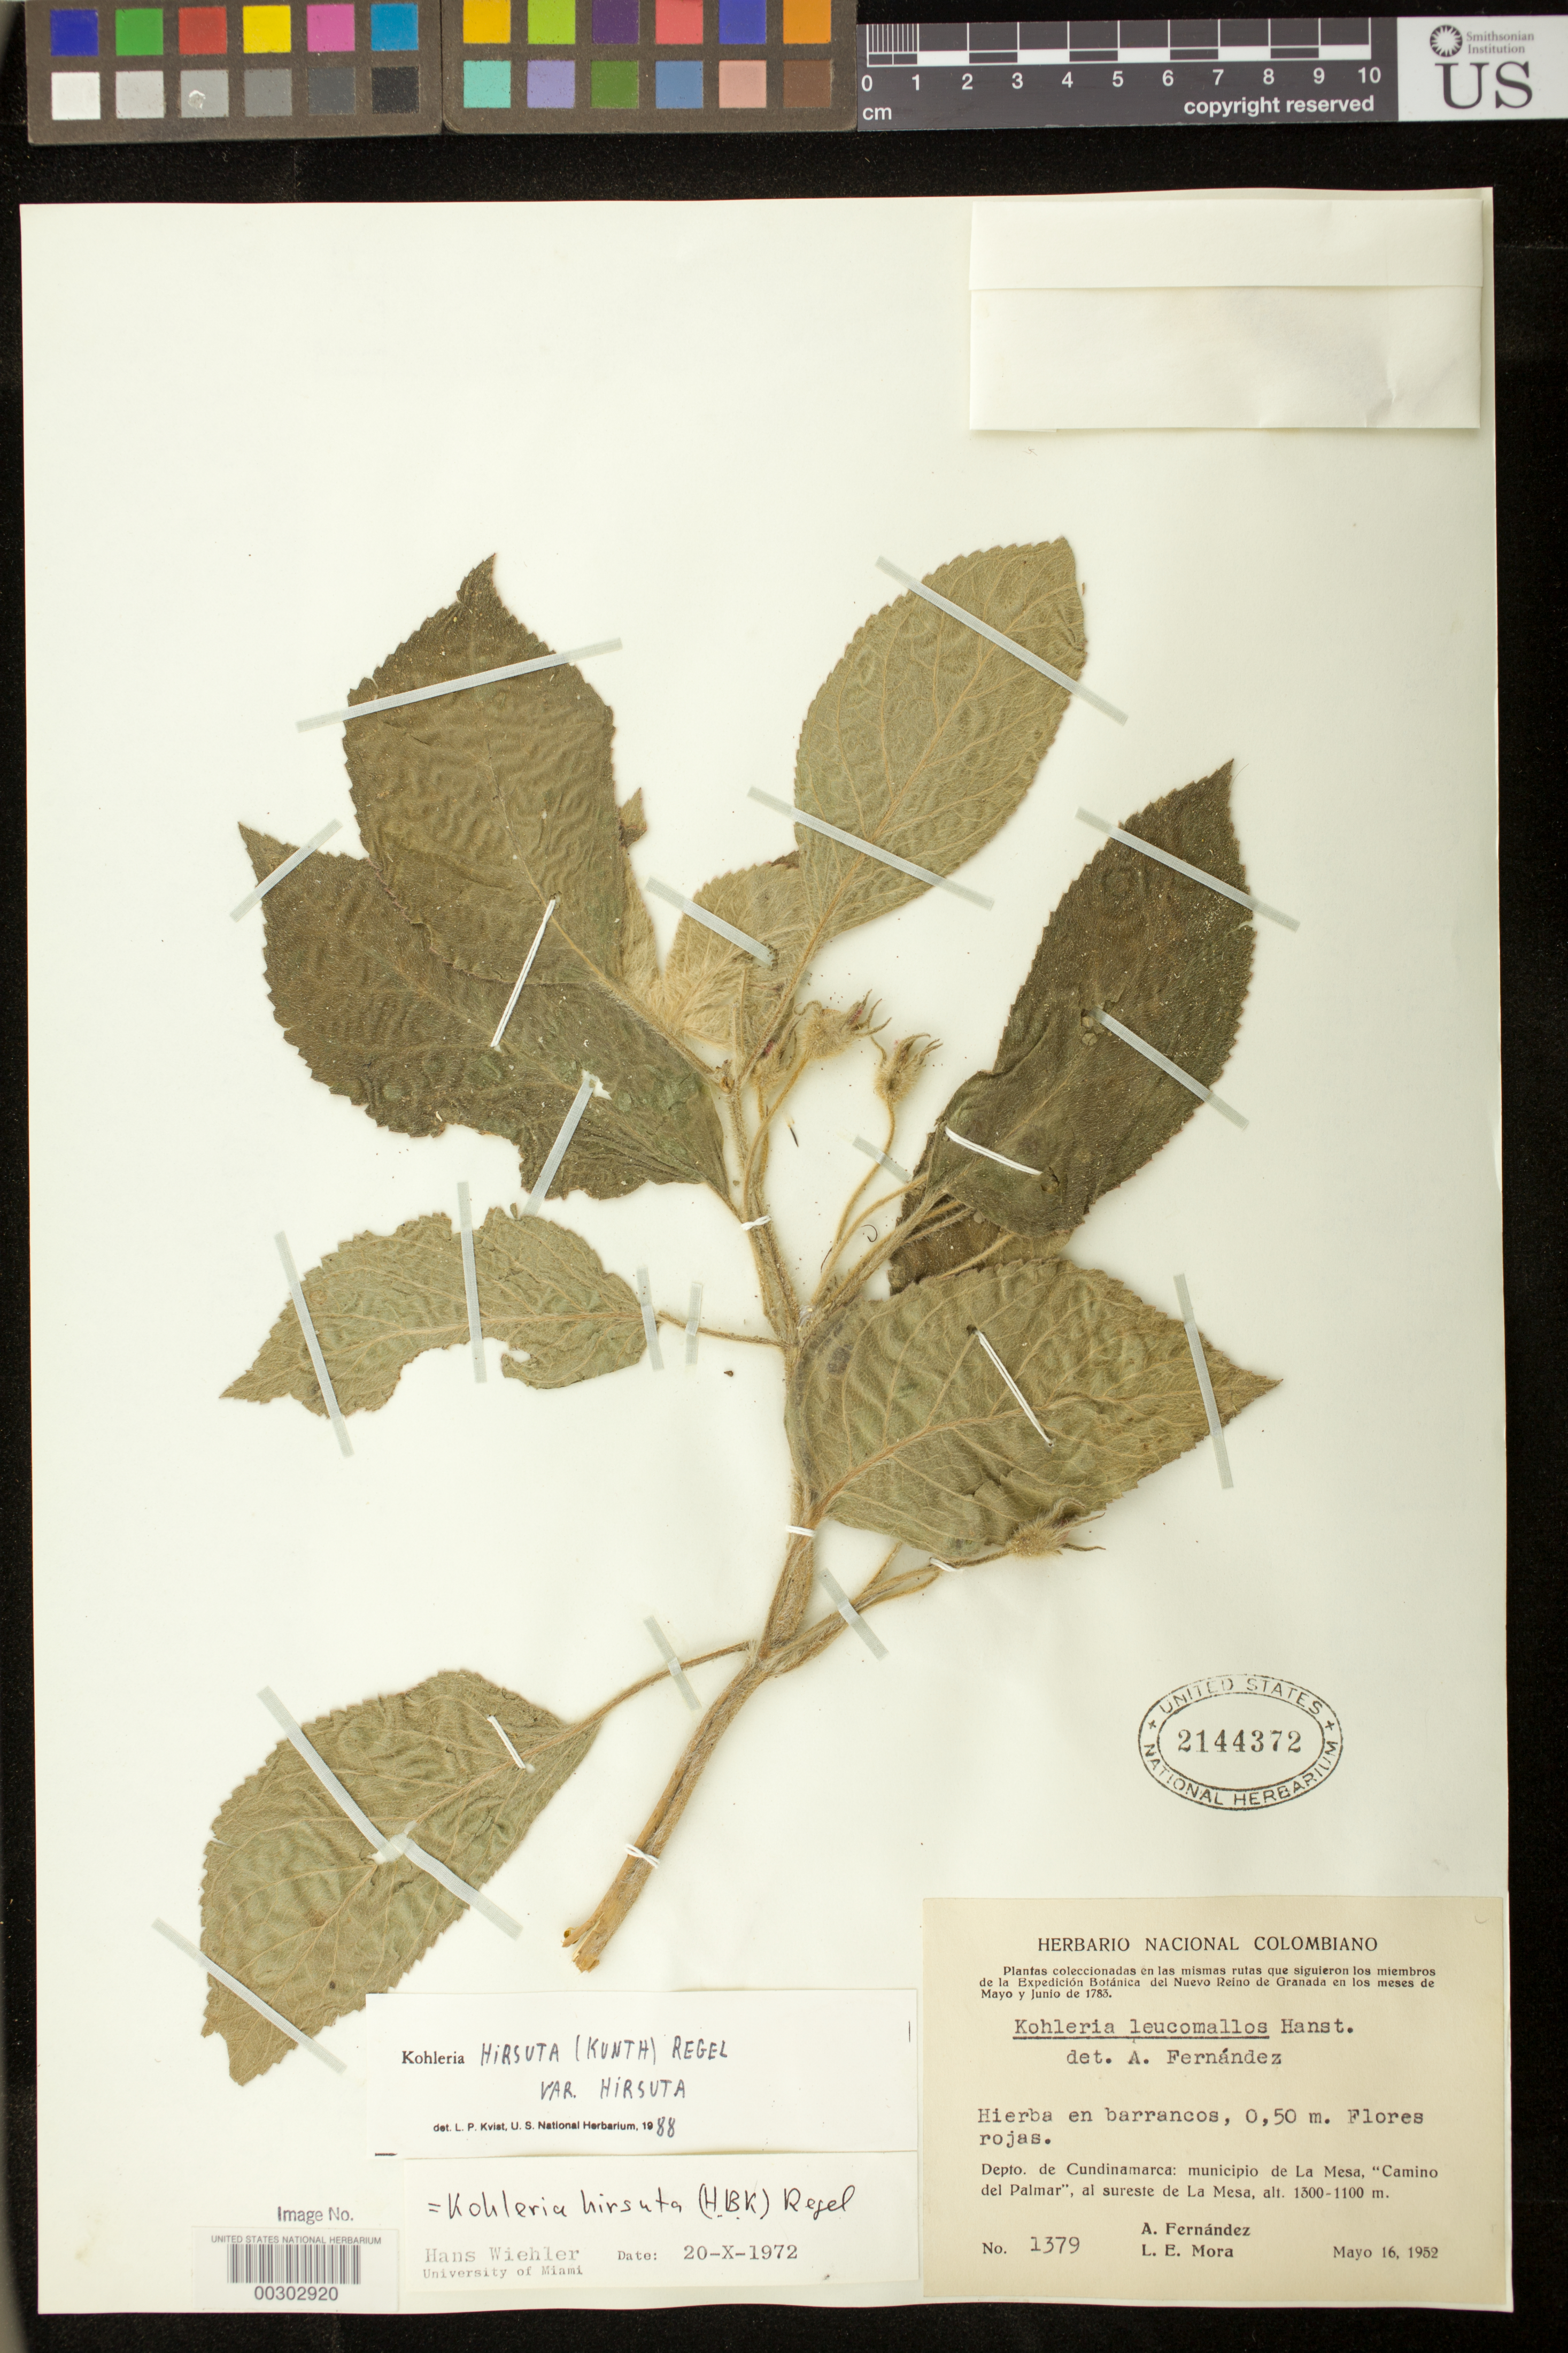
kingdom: Plantae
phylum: Tracheophyta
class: Magnoliopsida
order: Lamiales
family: Gesneriaceae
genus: Kohleria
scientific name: Kohleria hirsuta var. hirsuta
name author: (Kunth) Regel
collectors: A. Fernandez & L. Mora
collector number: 1379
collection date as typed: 16 May 1952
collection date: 1952-05-16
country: Colombia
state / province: Cundinamarca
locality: Mun. of La Mesa, "Camino del Palmar", SE of La Mesa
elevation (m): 1100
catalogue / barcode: US 2144372